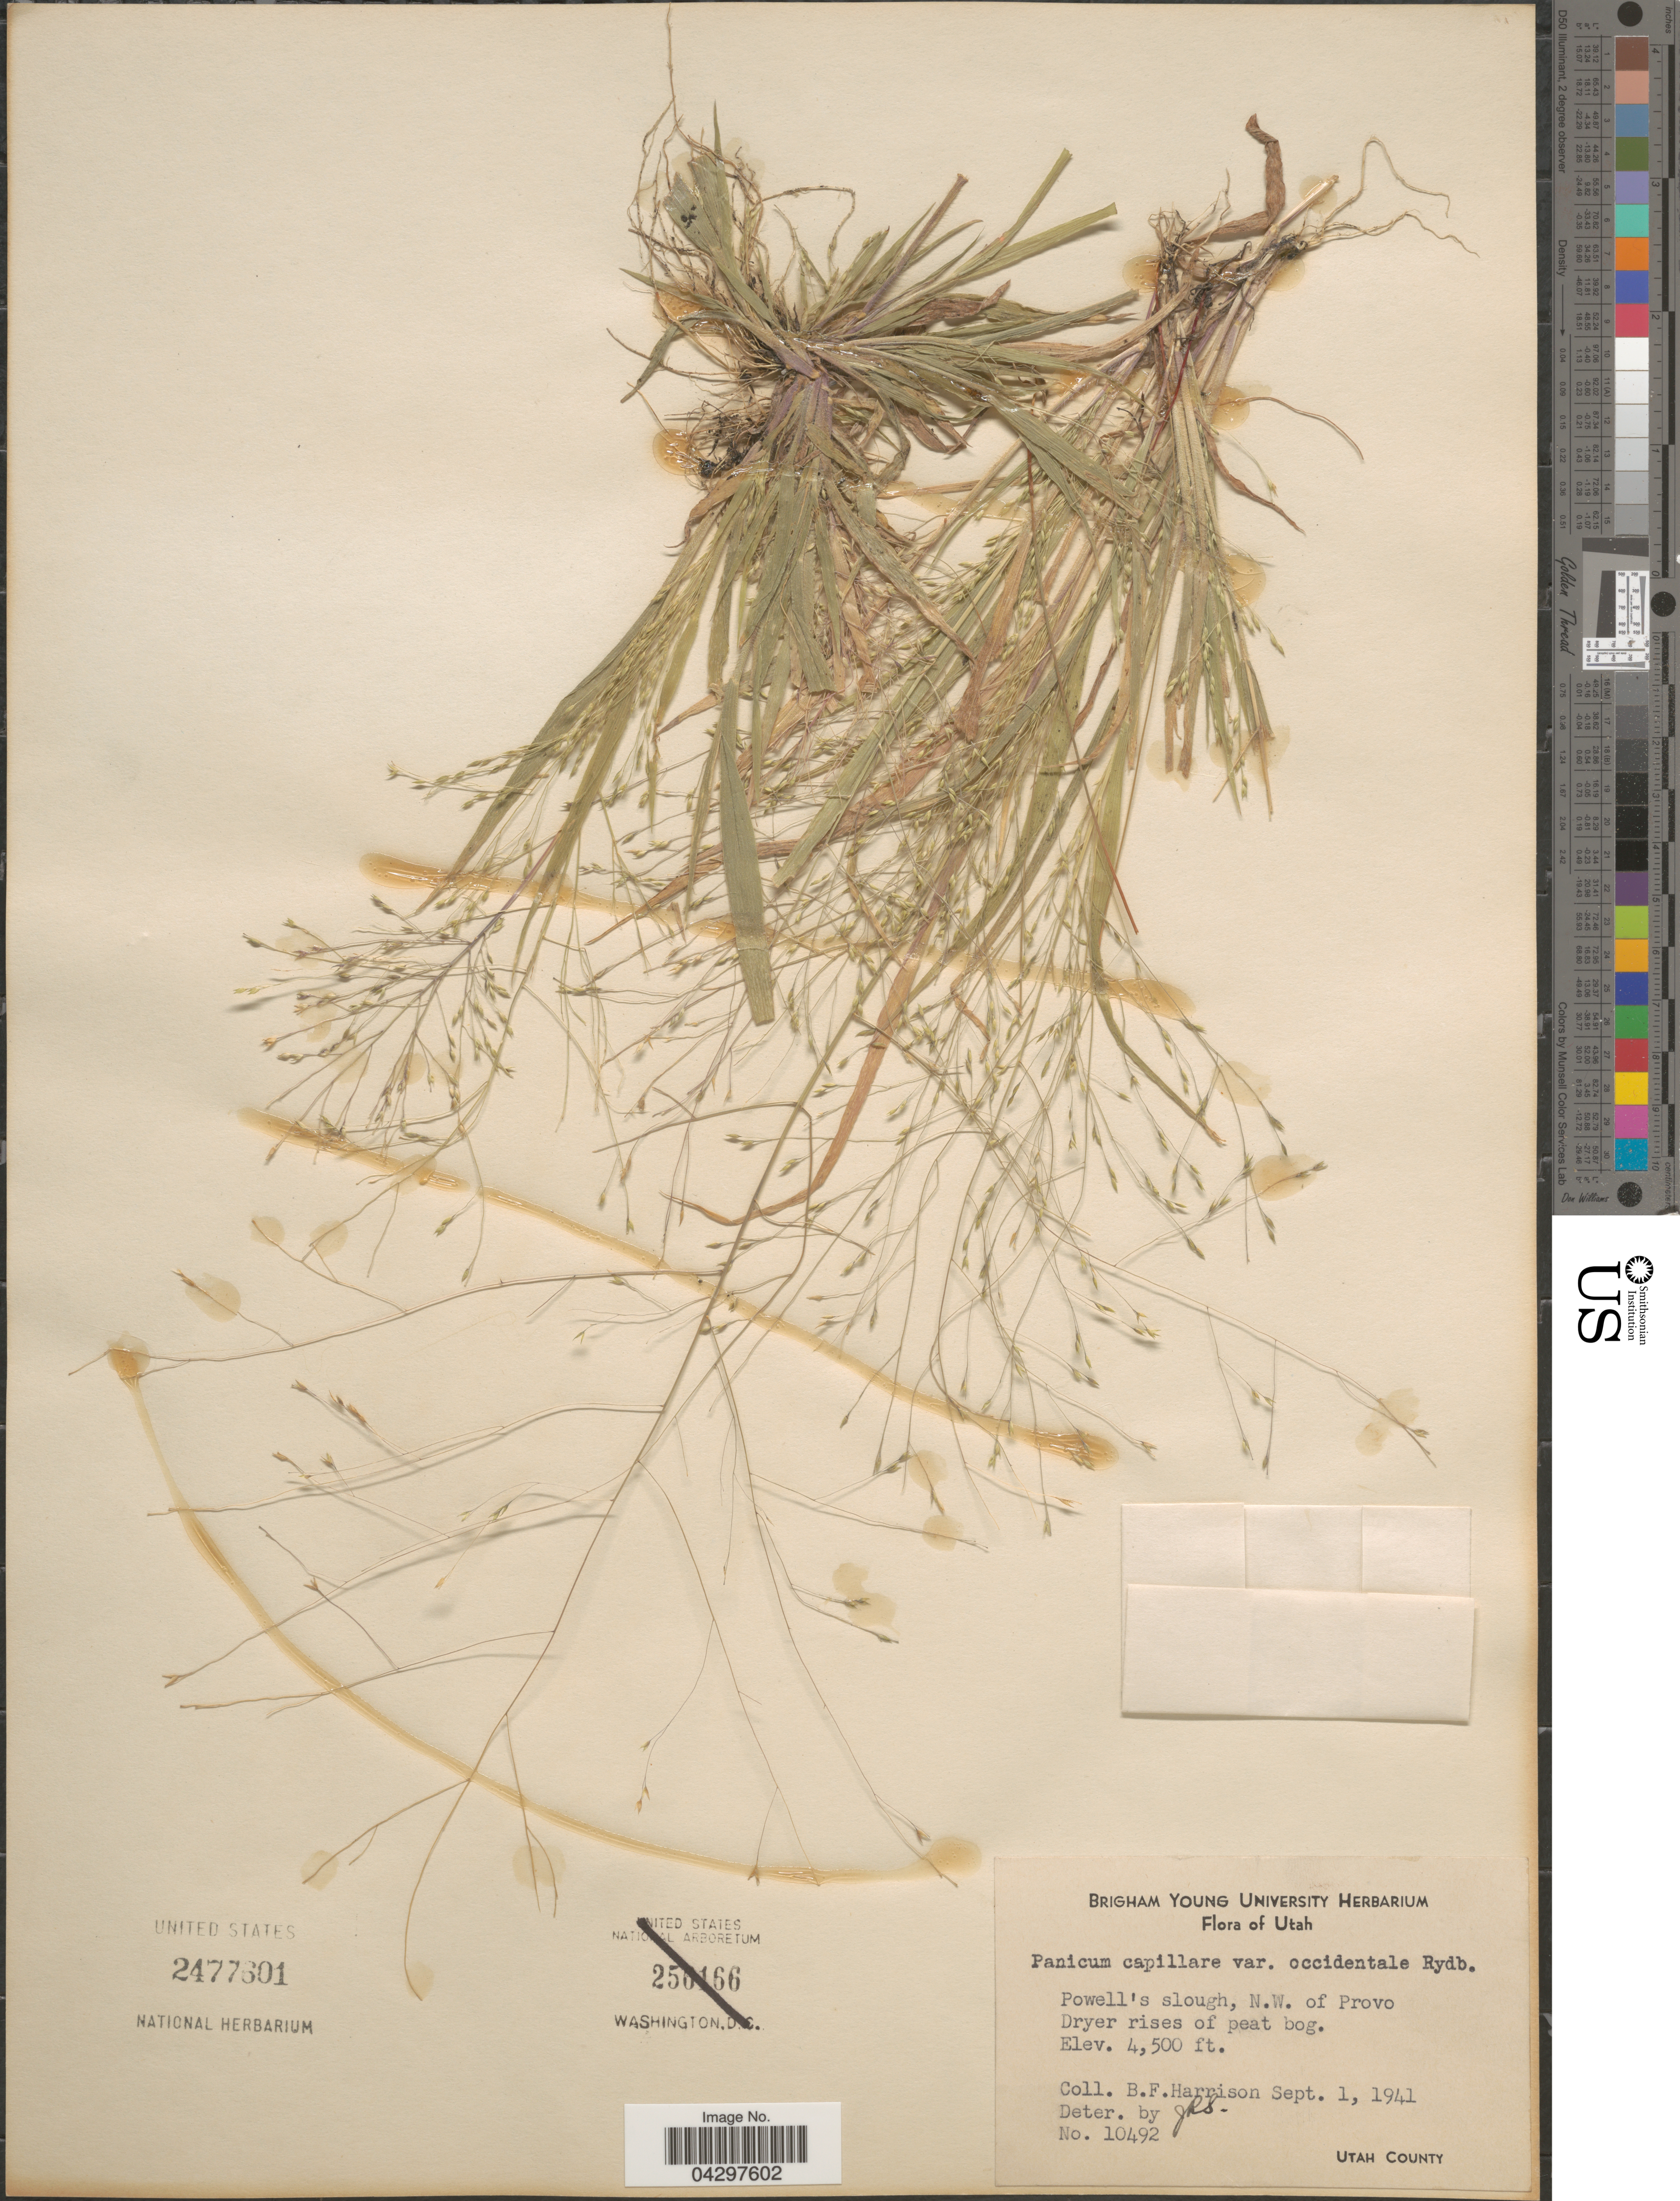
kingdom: Plantae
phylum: Tracheophyta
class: Liliopsida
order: Poales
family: Poaceae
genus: Panicum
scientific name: Panicum capillare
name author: L.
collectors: B. F. Harrison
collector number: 10492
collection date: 1941-09-01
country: United States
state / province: Utah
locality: Powell's slough, N.W. of Provo. Dryer rises of peat bog. Utah County.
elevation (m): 1372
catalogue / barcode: US 2477601